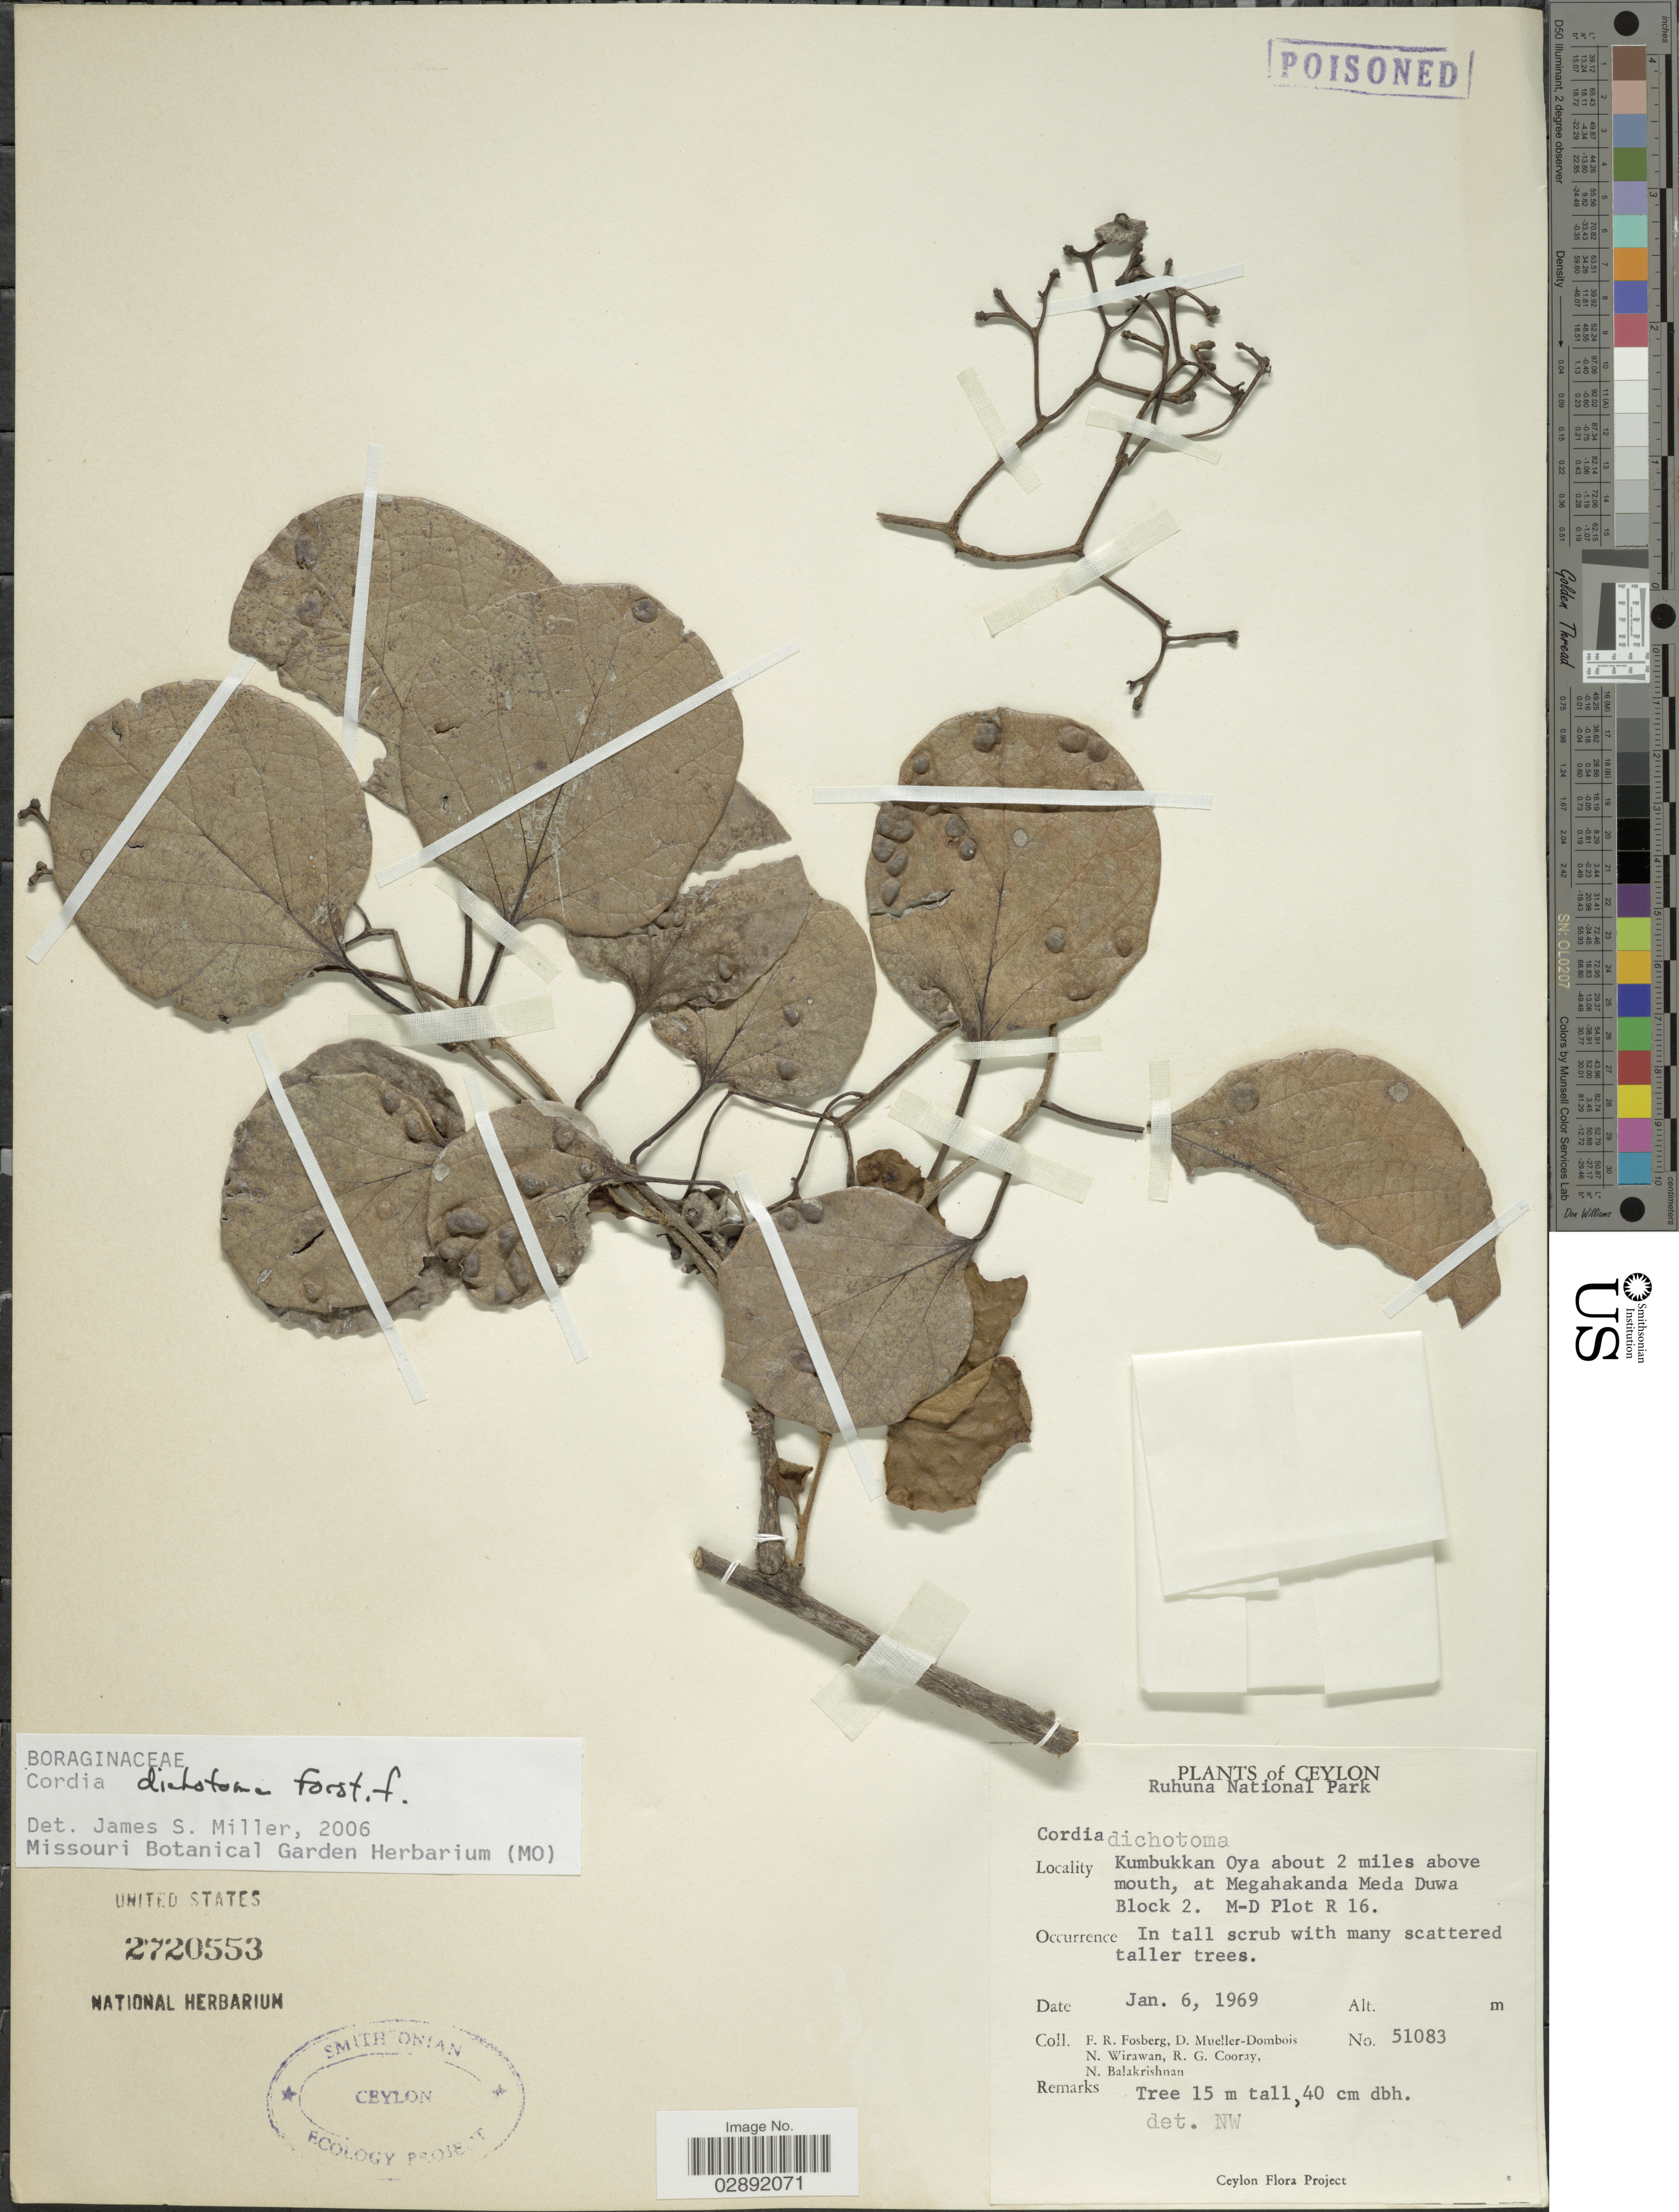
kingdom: Plantae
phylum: Tracheophyta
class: Magnoliopsida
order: Boraginales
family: Cordiaceae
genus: Cordia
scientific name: Cordia dichotoma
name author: G. Forst.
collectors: F. R. Fosberg, D. Mueller-Dombois, N. Wirawan, R. Cooray & N. Balakrishnan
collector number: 51083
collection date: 1969-01-06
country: Sri Lanka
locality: Ceylon, Ruhuna National Park, Kumbukkan Oya about 2 miles above mouth, at Megahakanda Meda Duwa Block 2. M-D Plot R 16.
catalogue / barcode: US 2720553